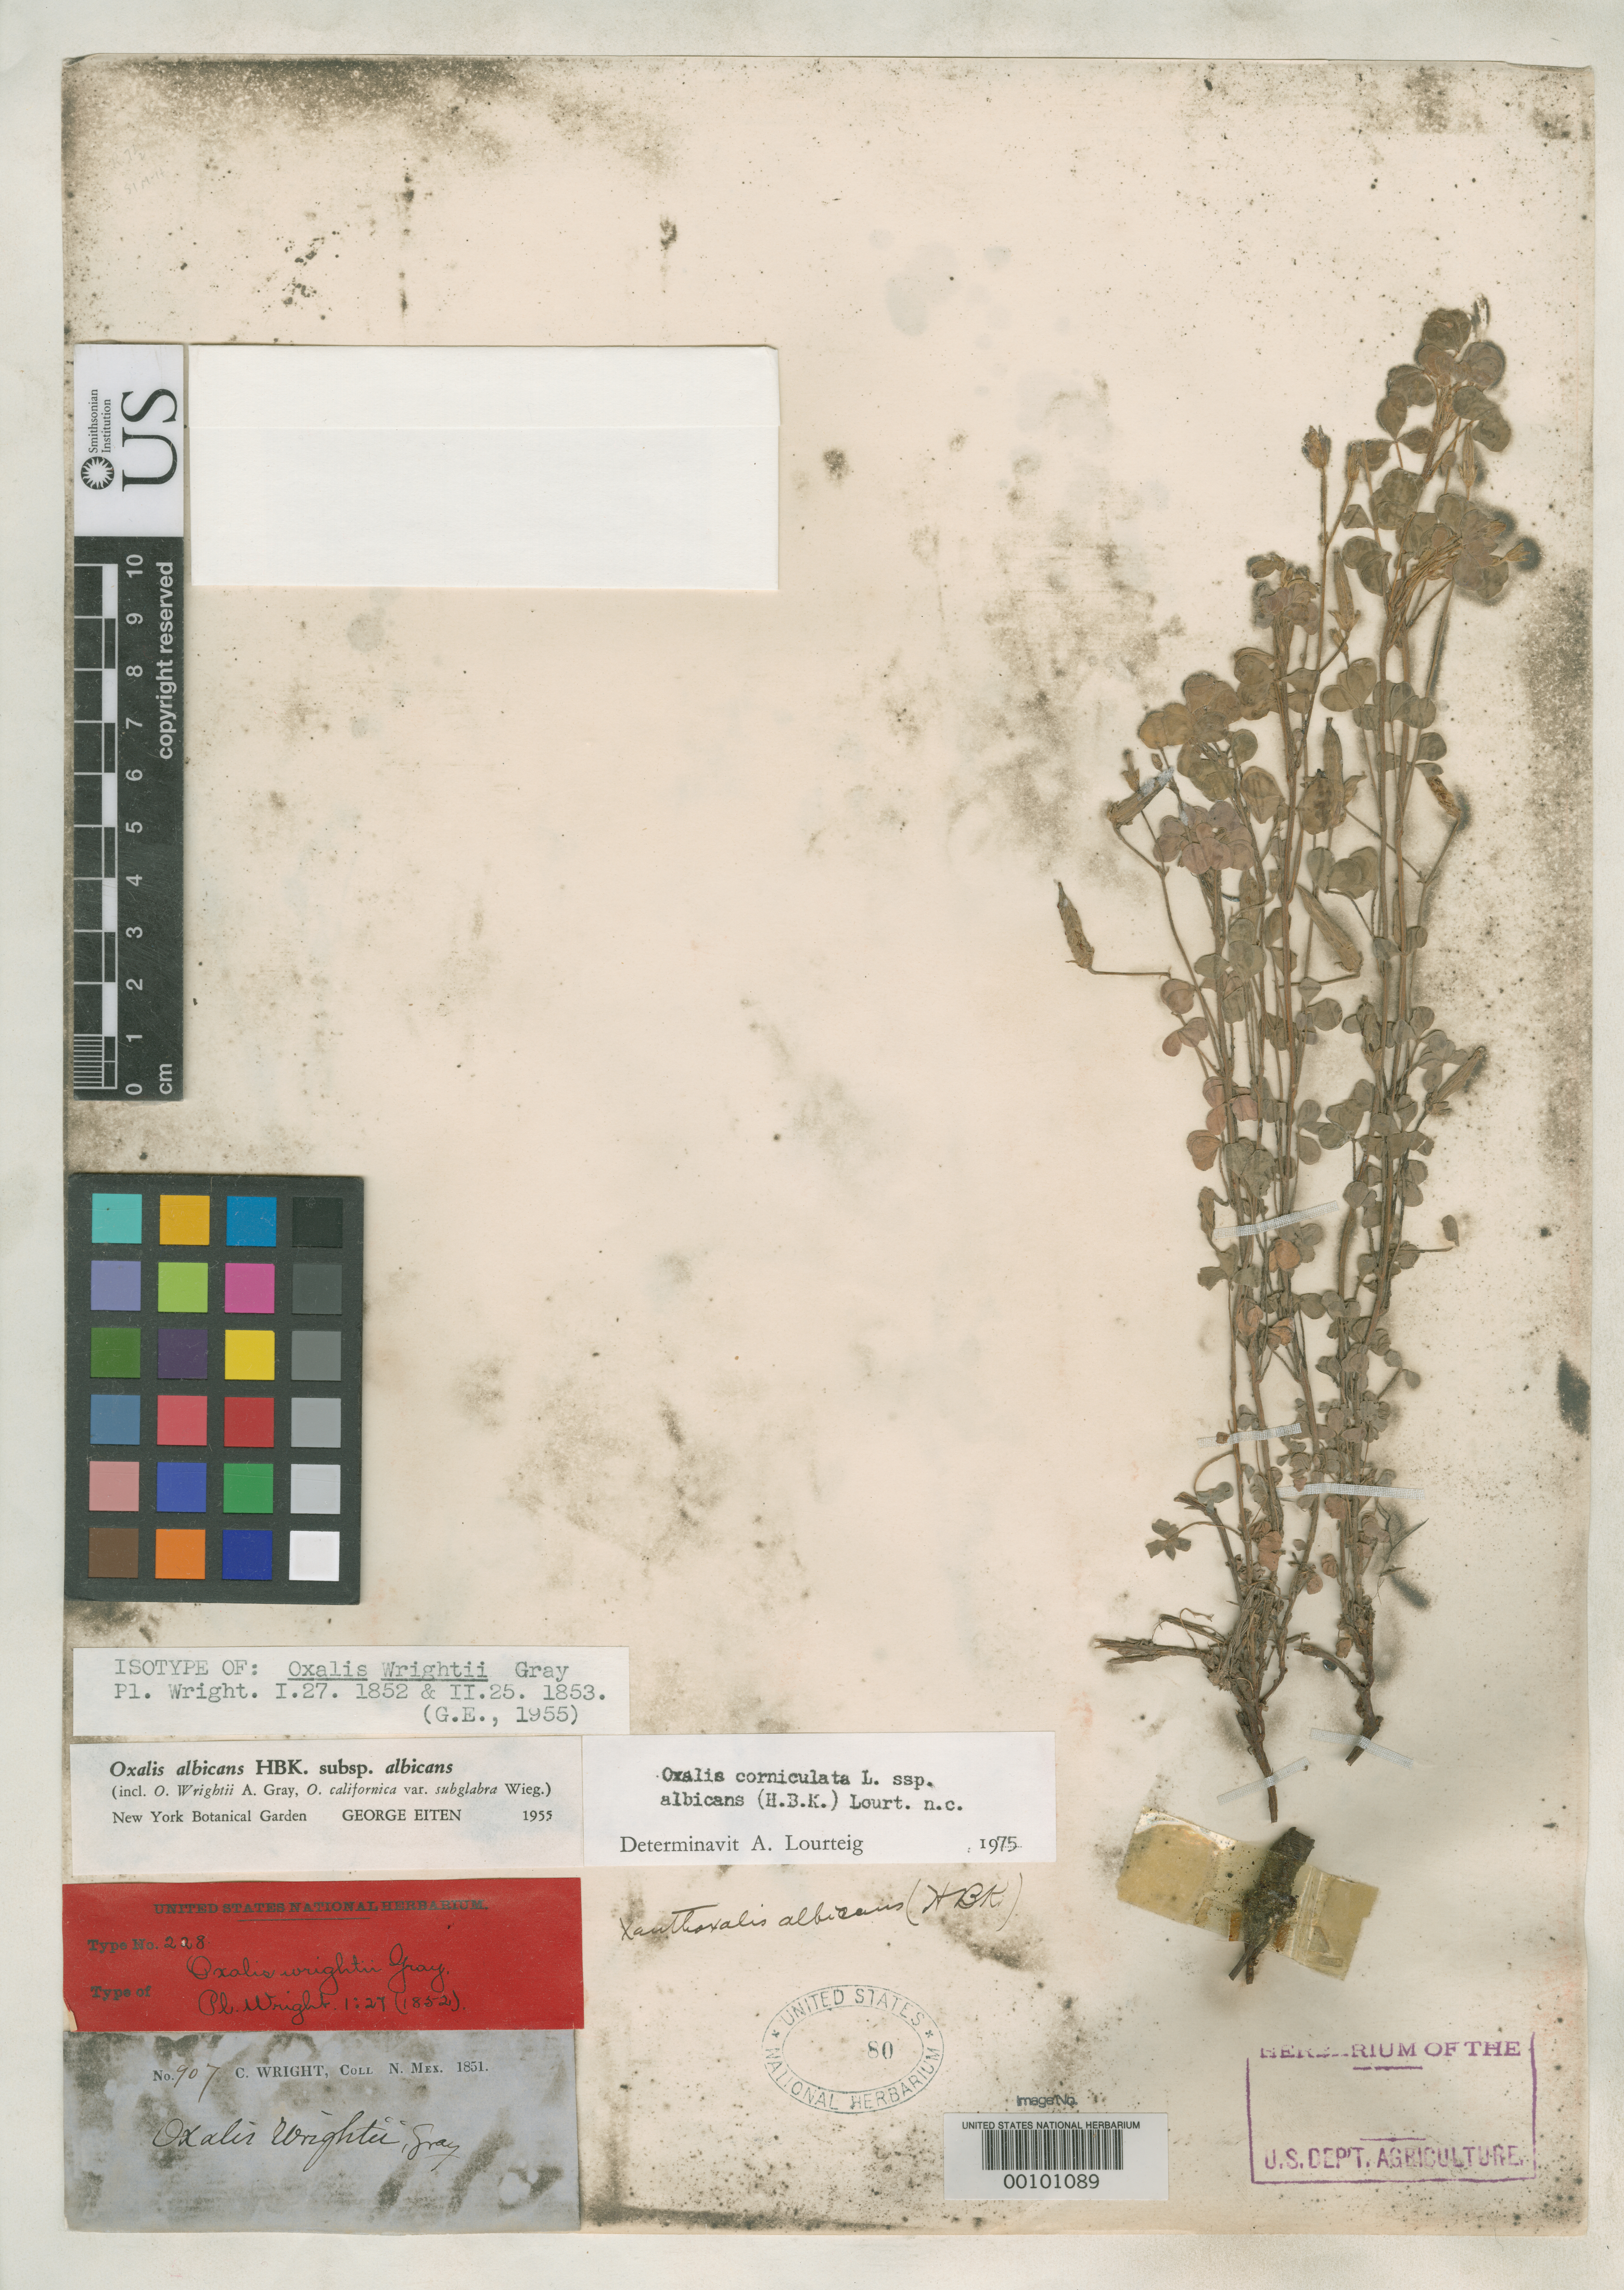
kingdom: Plantae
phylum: Tracheophyta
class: Magnoliopsida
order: Oxalidales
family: Oxalidaceae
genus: Oxalis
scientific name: Oxalis wrightii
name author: A. Gray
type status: Isotype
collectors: C. Wright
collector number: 907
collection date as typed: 1851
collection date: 1851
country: United States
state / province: New Mexico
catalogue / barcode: US 80